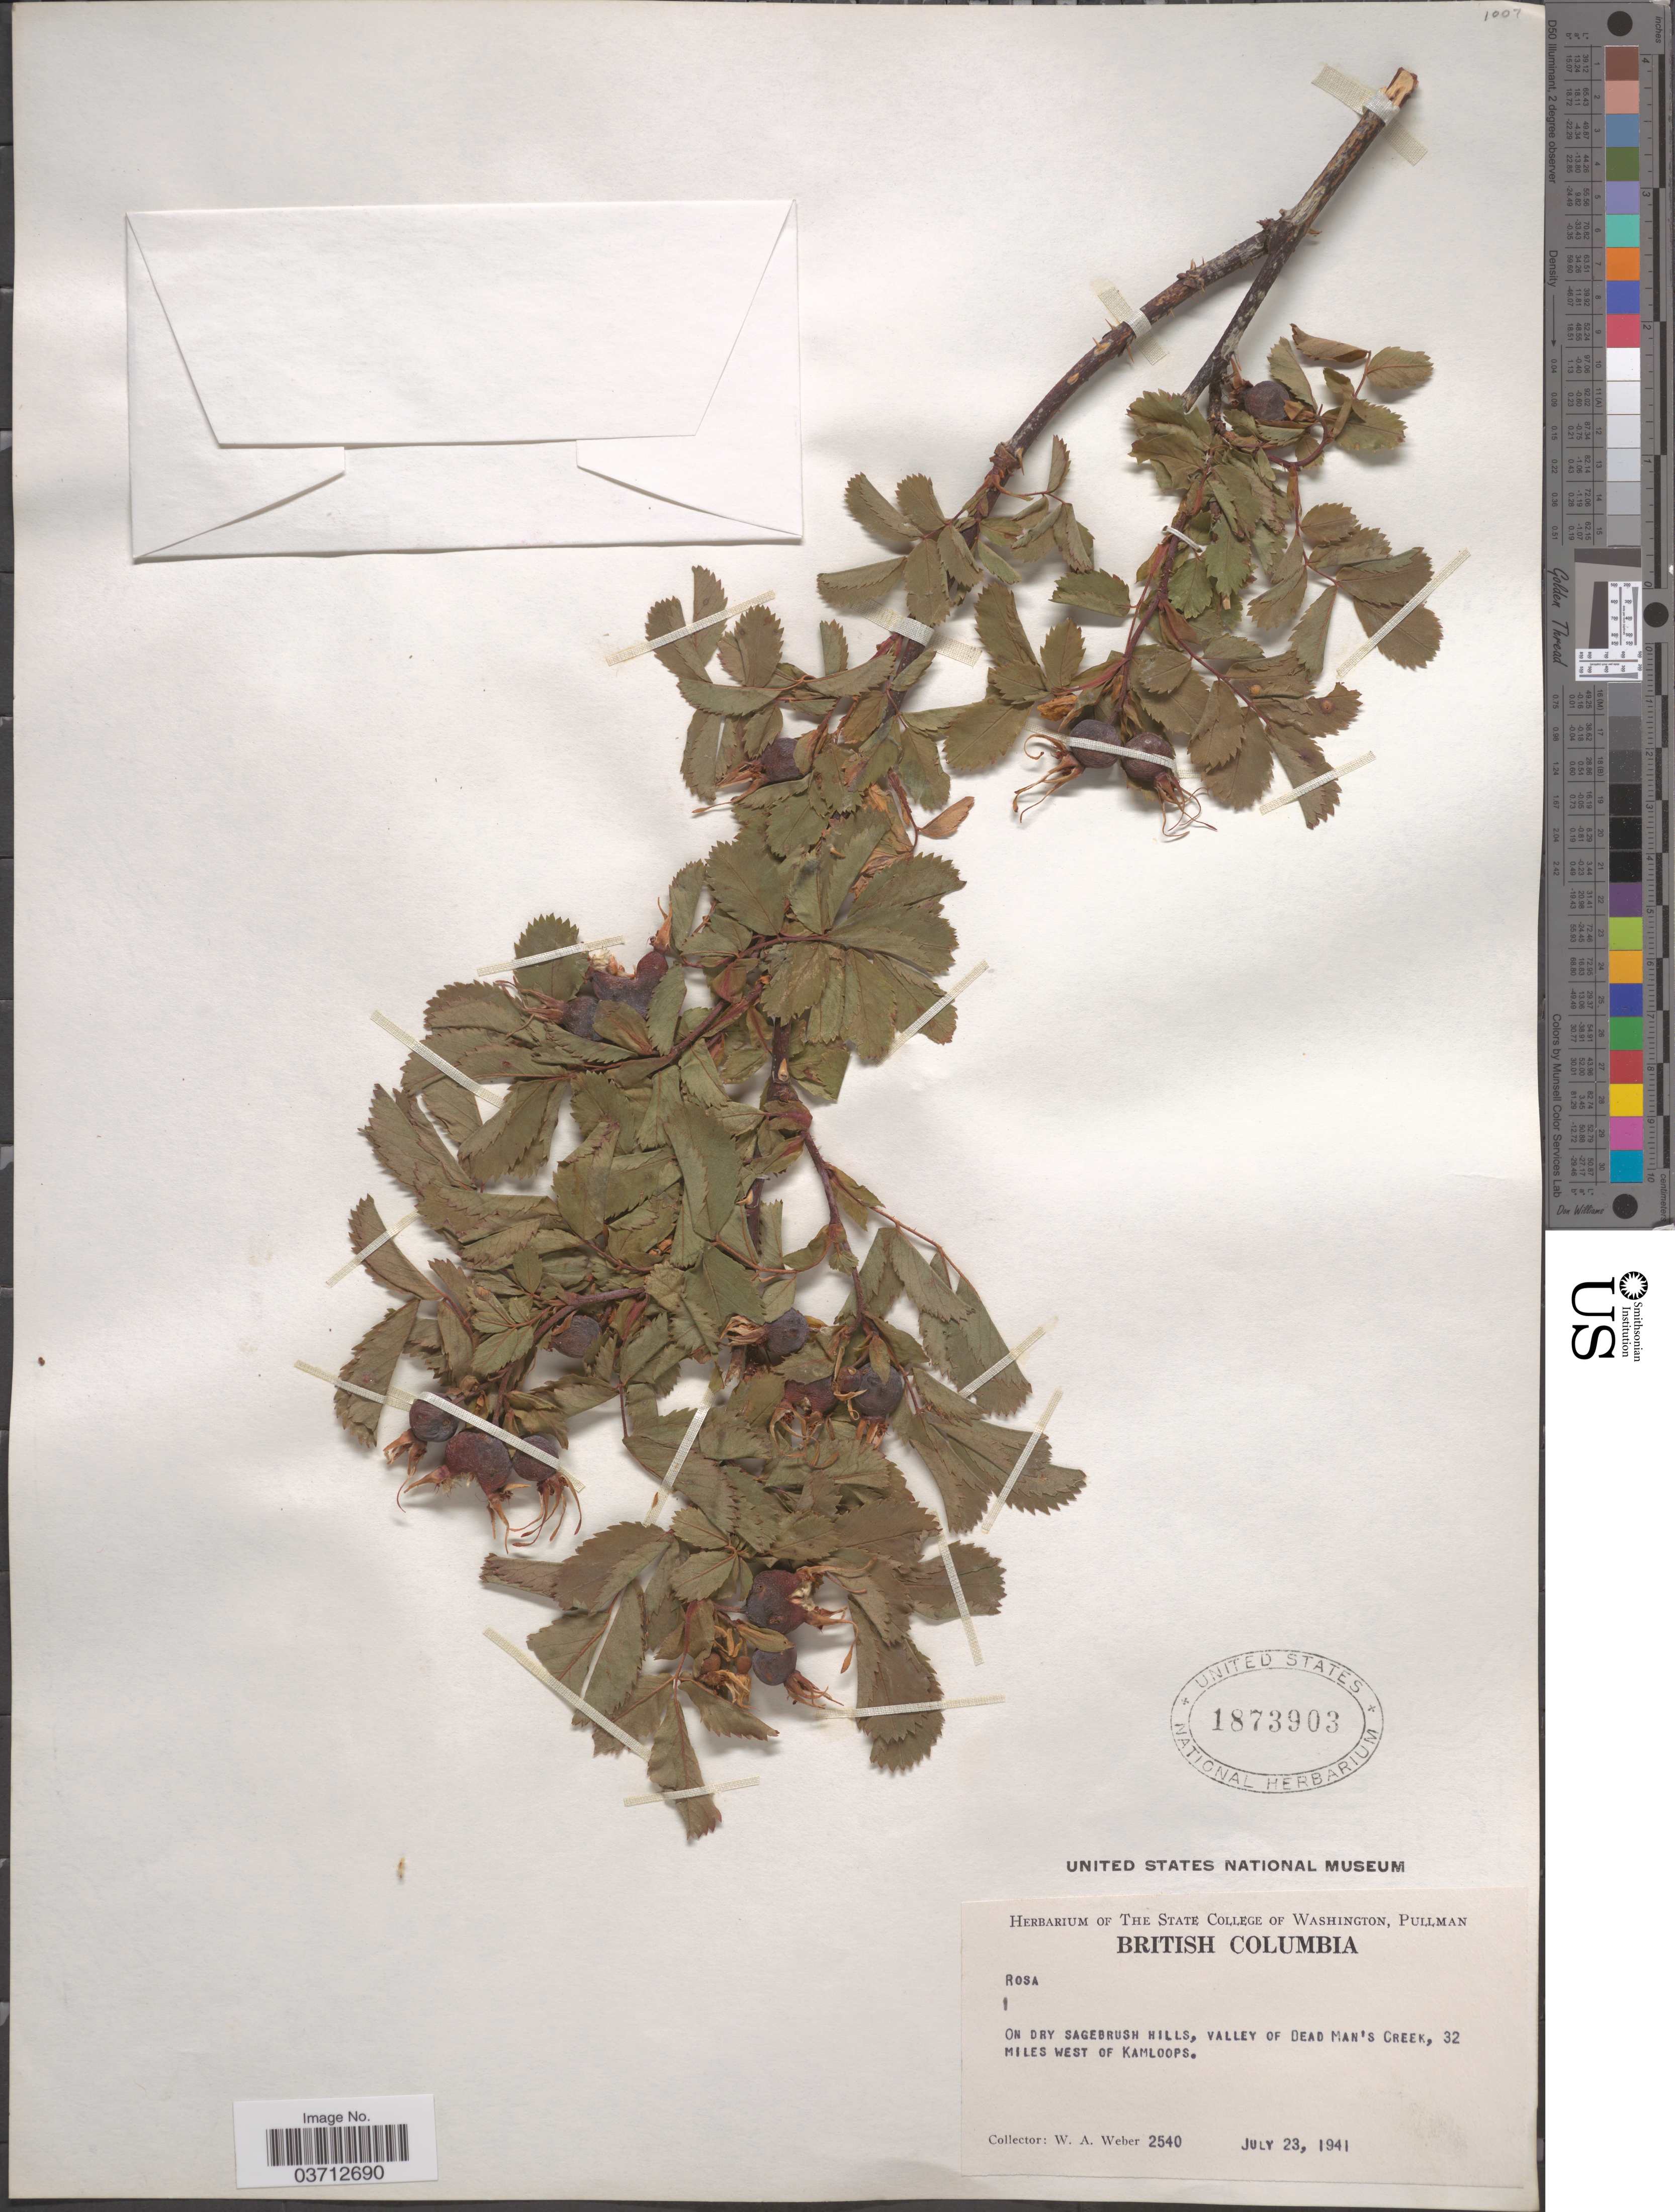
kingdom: Plantae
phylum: Tracheophyta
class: Magnoliopsida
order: Rosales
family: Rosaceae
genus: Rosa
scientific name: Rosa sp.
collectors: W. A. Weber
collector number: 2540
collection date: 1941-07-23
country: Canada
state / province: British Columbia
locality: Valley of Dead Man's Creek, 32 miles west of Kamloops.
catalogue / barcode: US 1873903